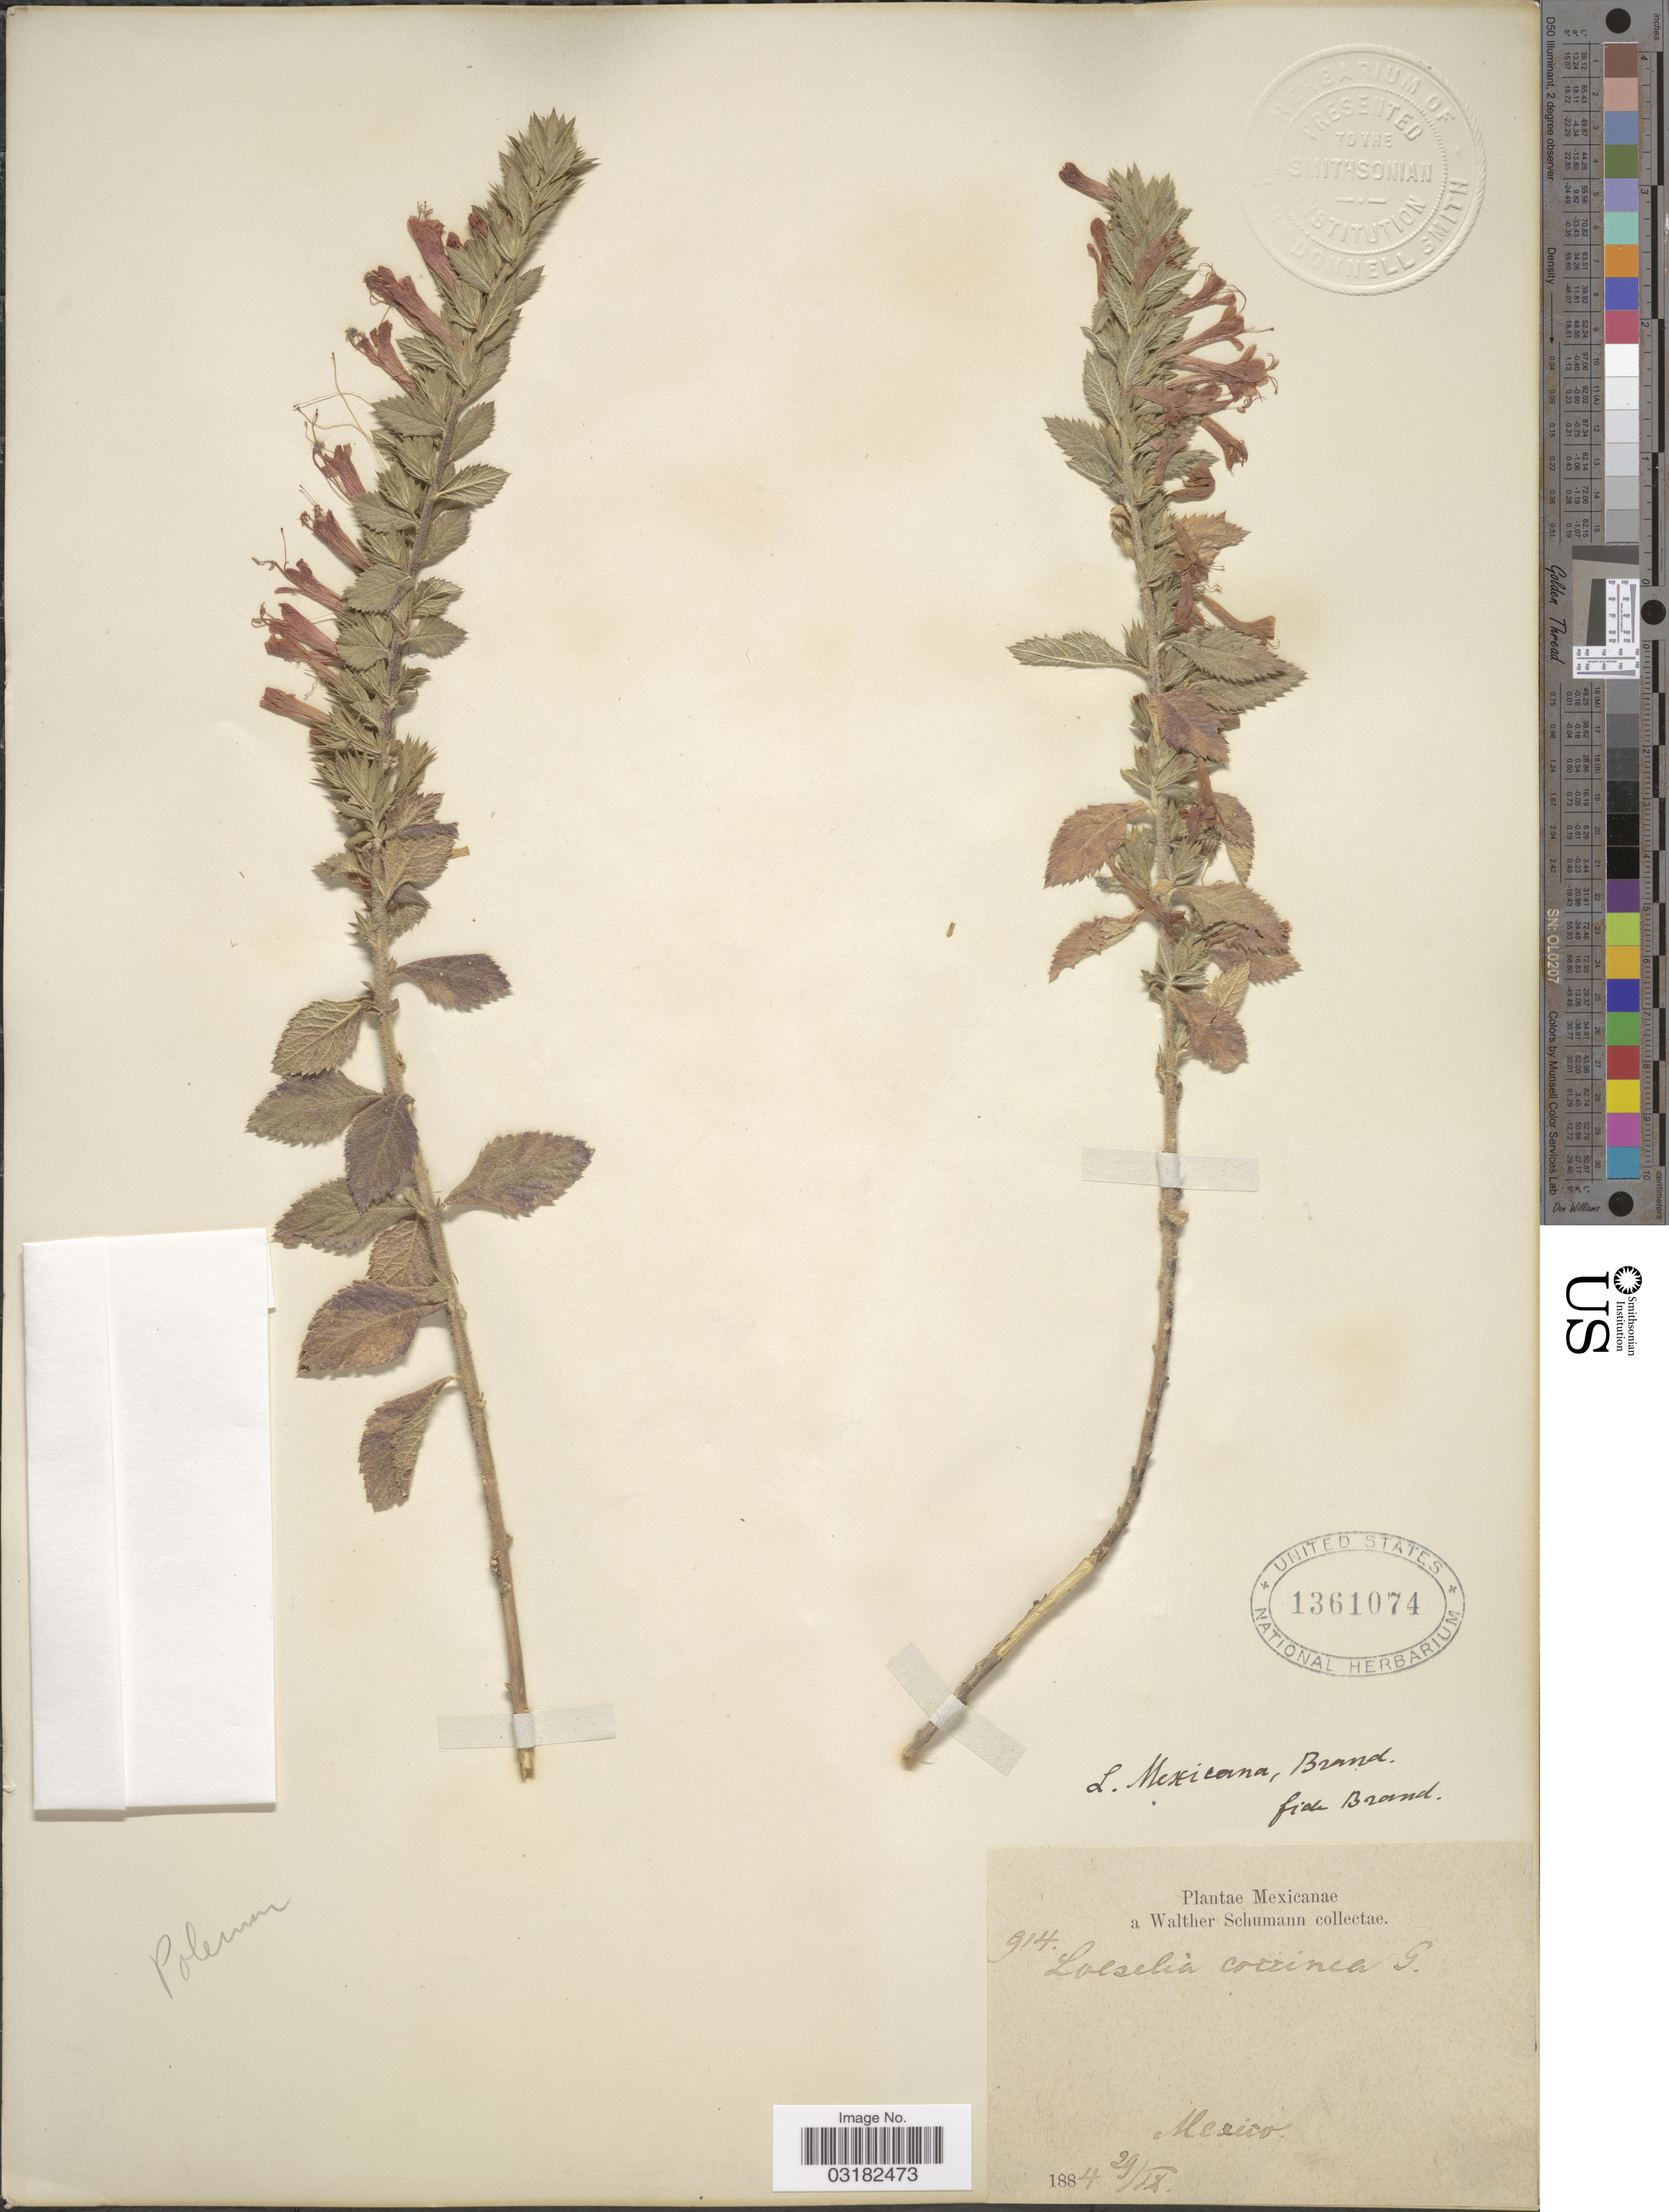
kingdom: Plantae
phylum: Tracheophyta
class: Magnoliopsida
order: Ericales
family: Polemoniaceae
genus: Loeselia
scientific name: Loeselia mexicana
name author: (Lam.) Brand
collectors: W. Schumann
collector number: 914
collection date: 1884-09-29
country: Mexico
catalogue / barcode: US 1361074